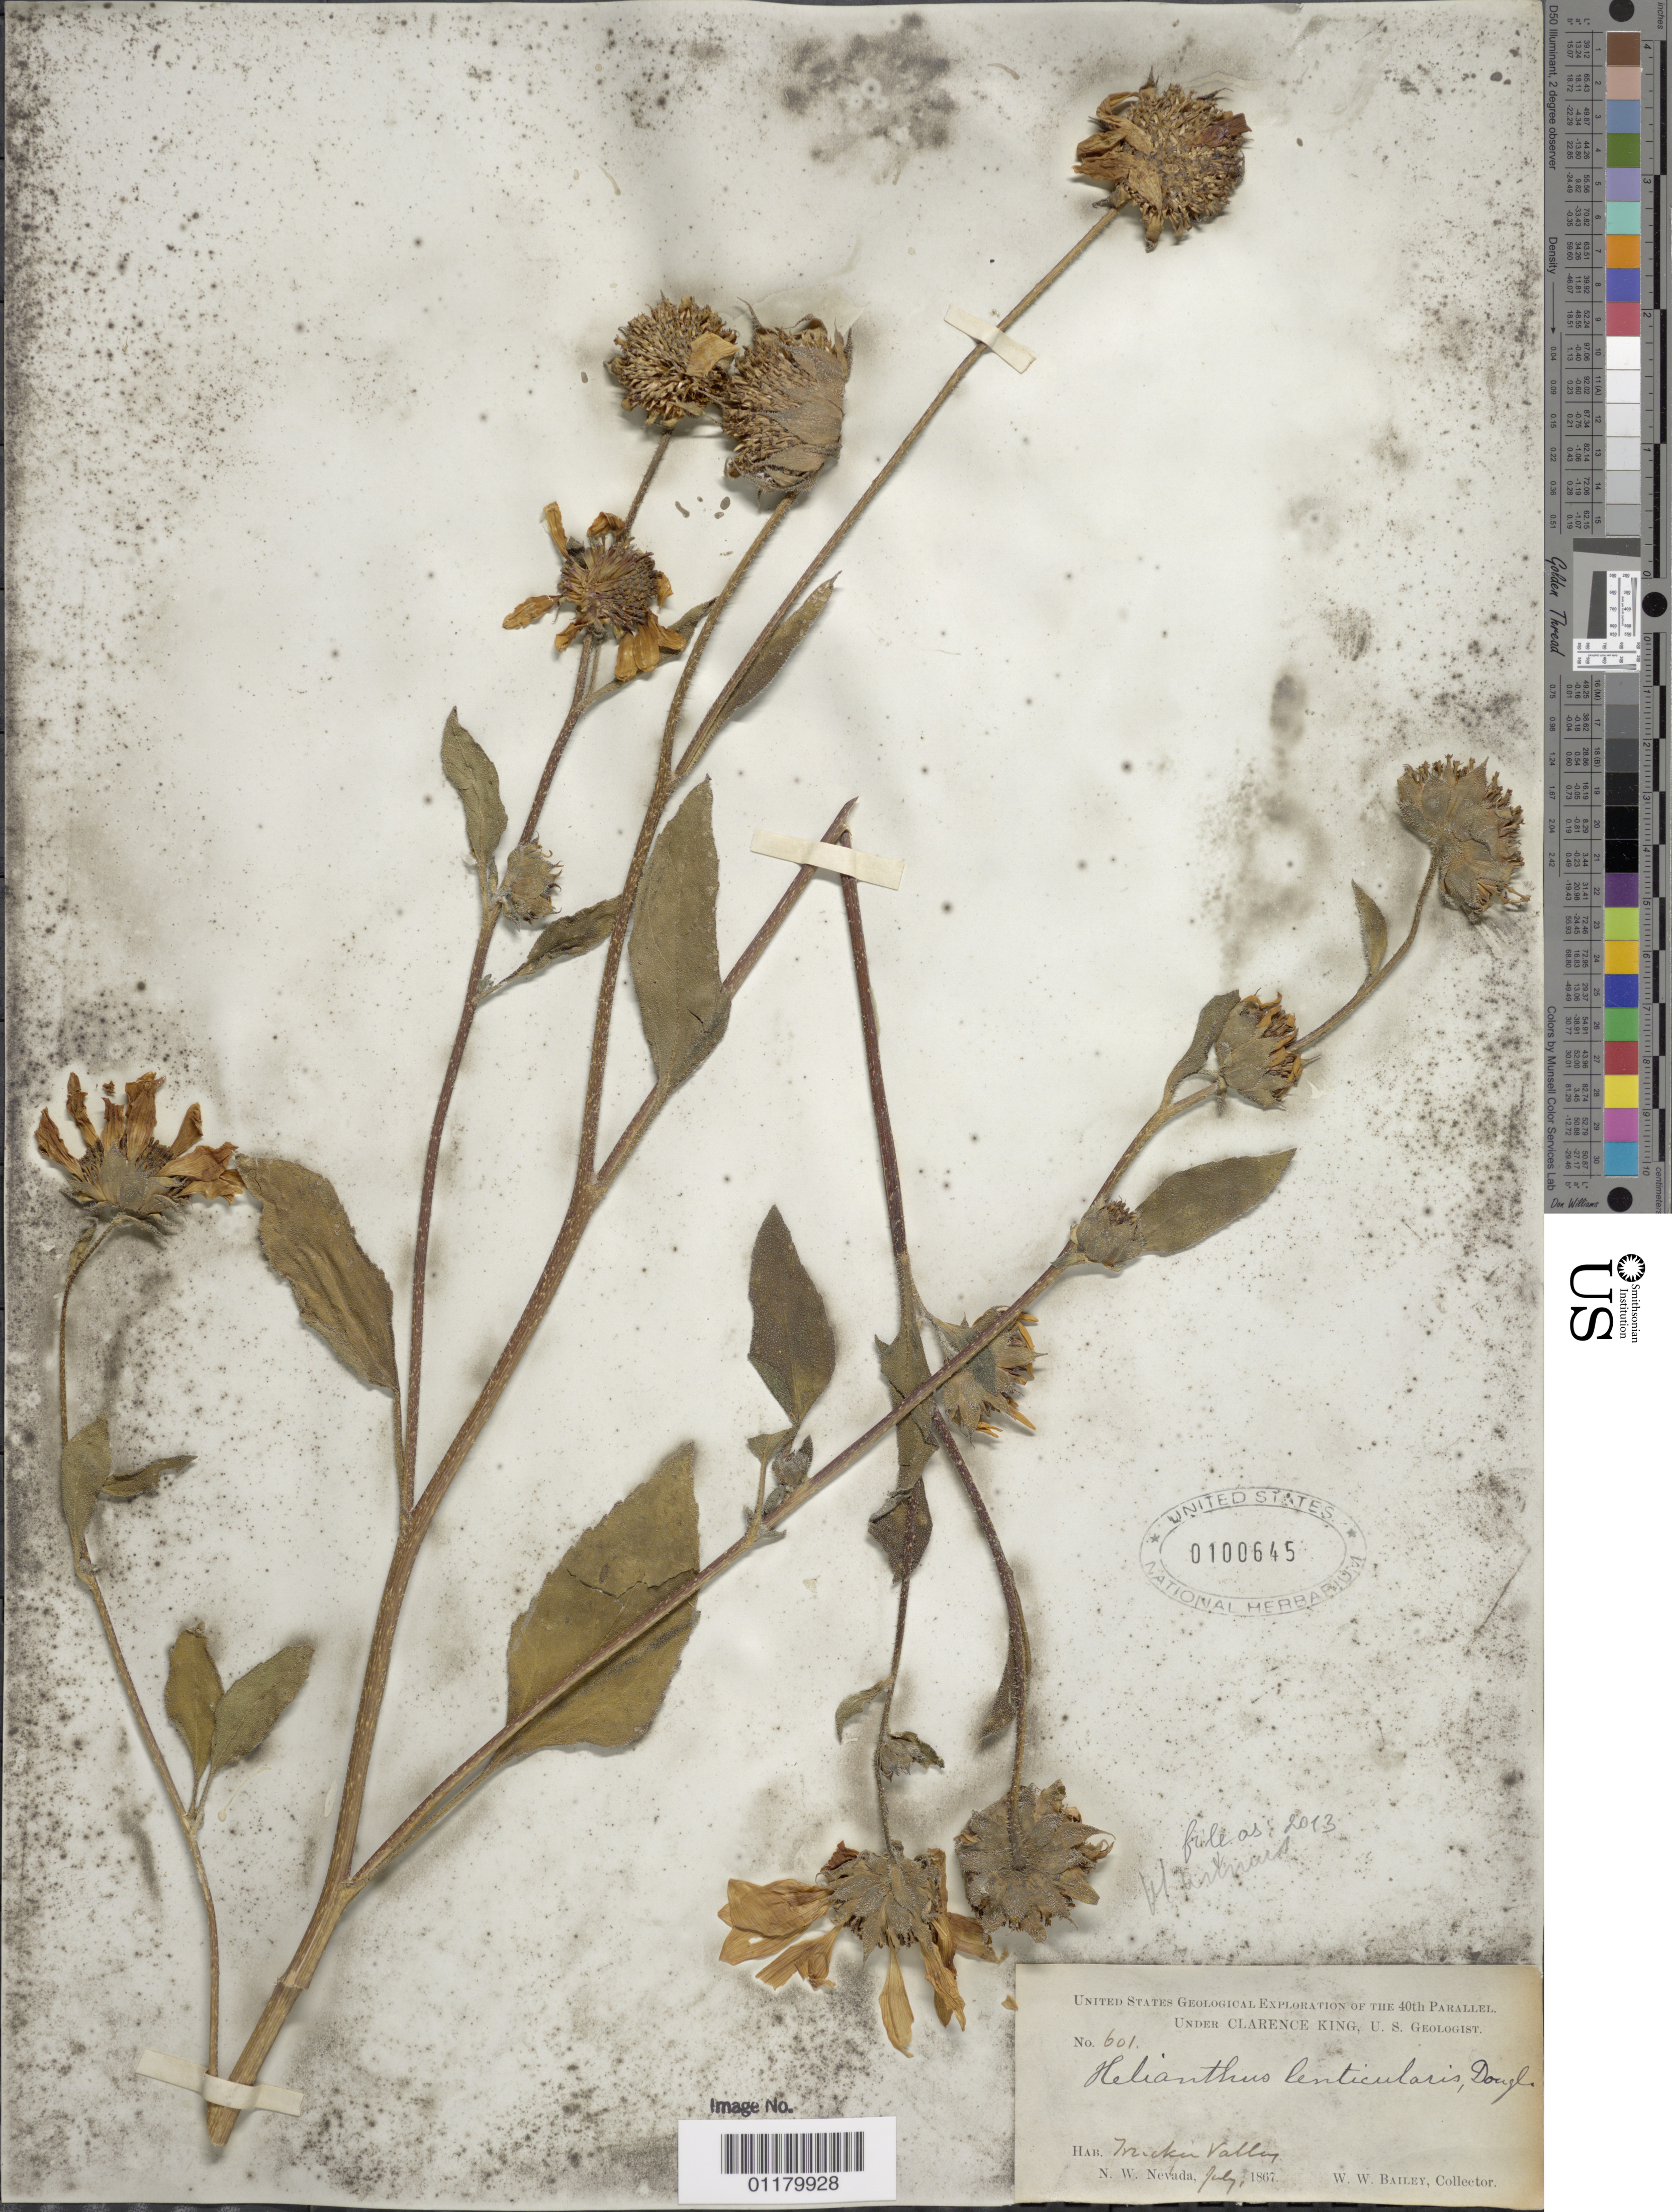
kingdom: Plantae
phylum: Tracheophyta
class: Magnoliopsida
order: Asterales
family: Asteraceae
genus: Helianthus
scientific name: Helianthus annuus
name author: L.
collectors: W. W. Bailey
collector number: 601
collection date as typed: Jul 1867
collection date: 1867-07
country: United States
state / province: Nevada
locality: Truckee Valley.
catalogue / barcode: US 100645